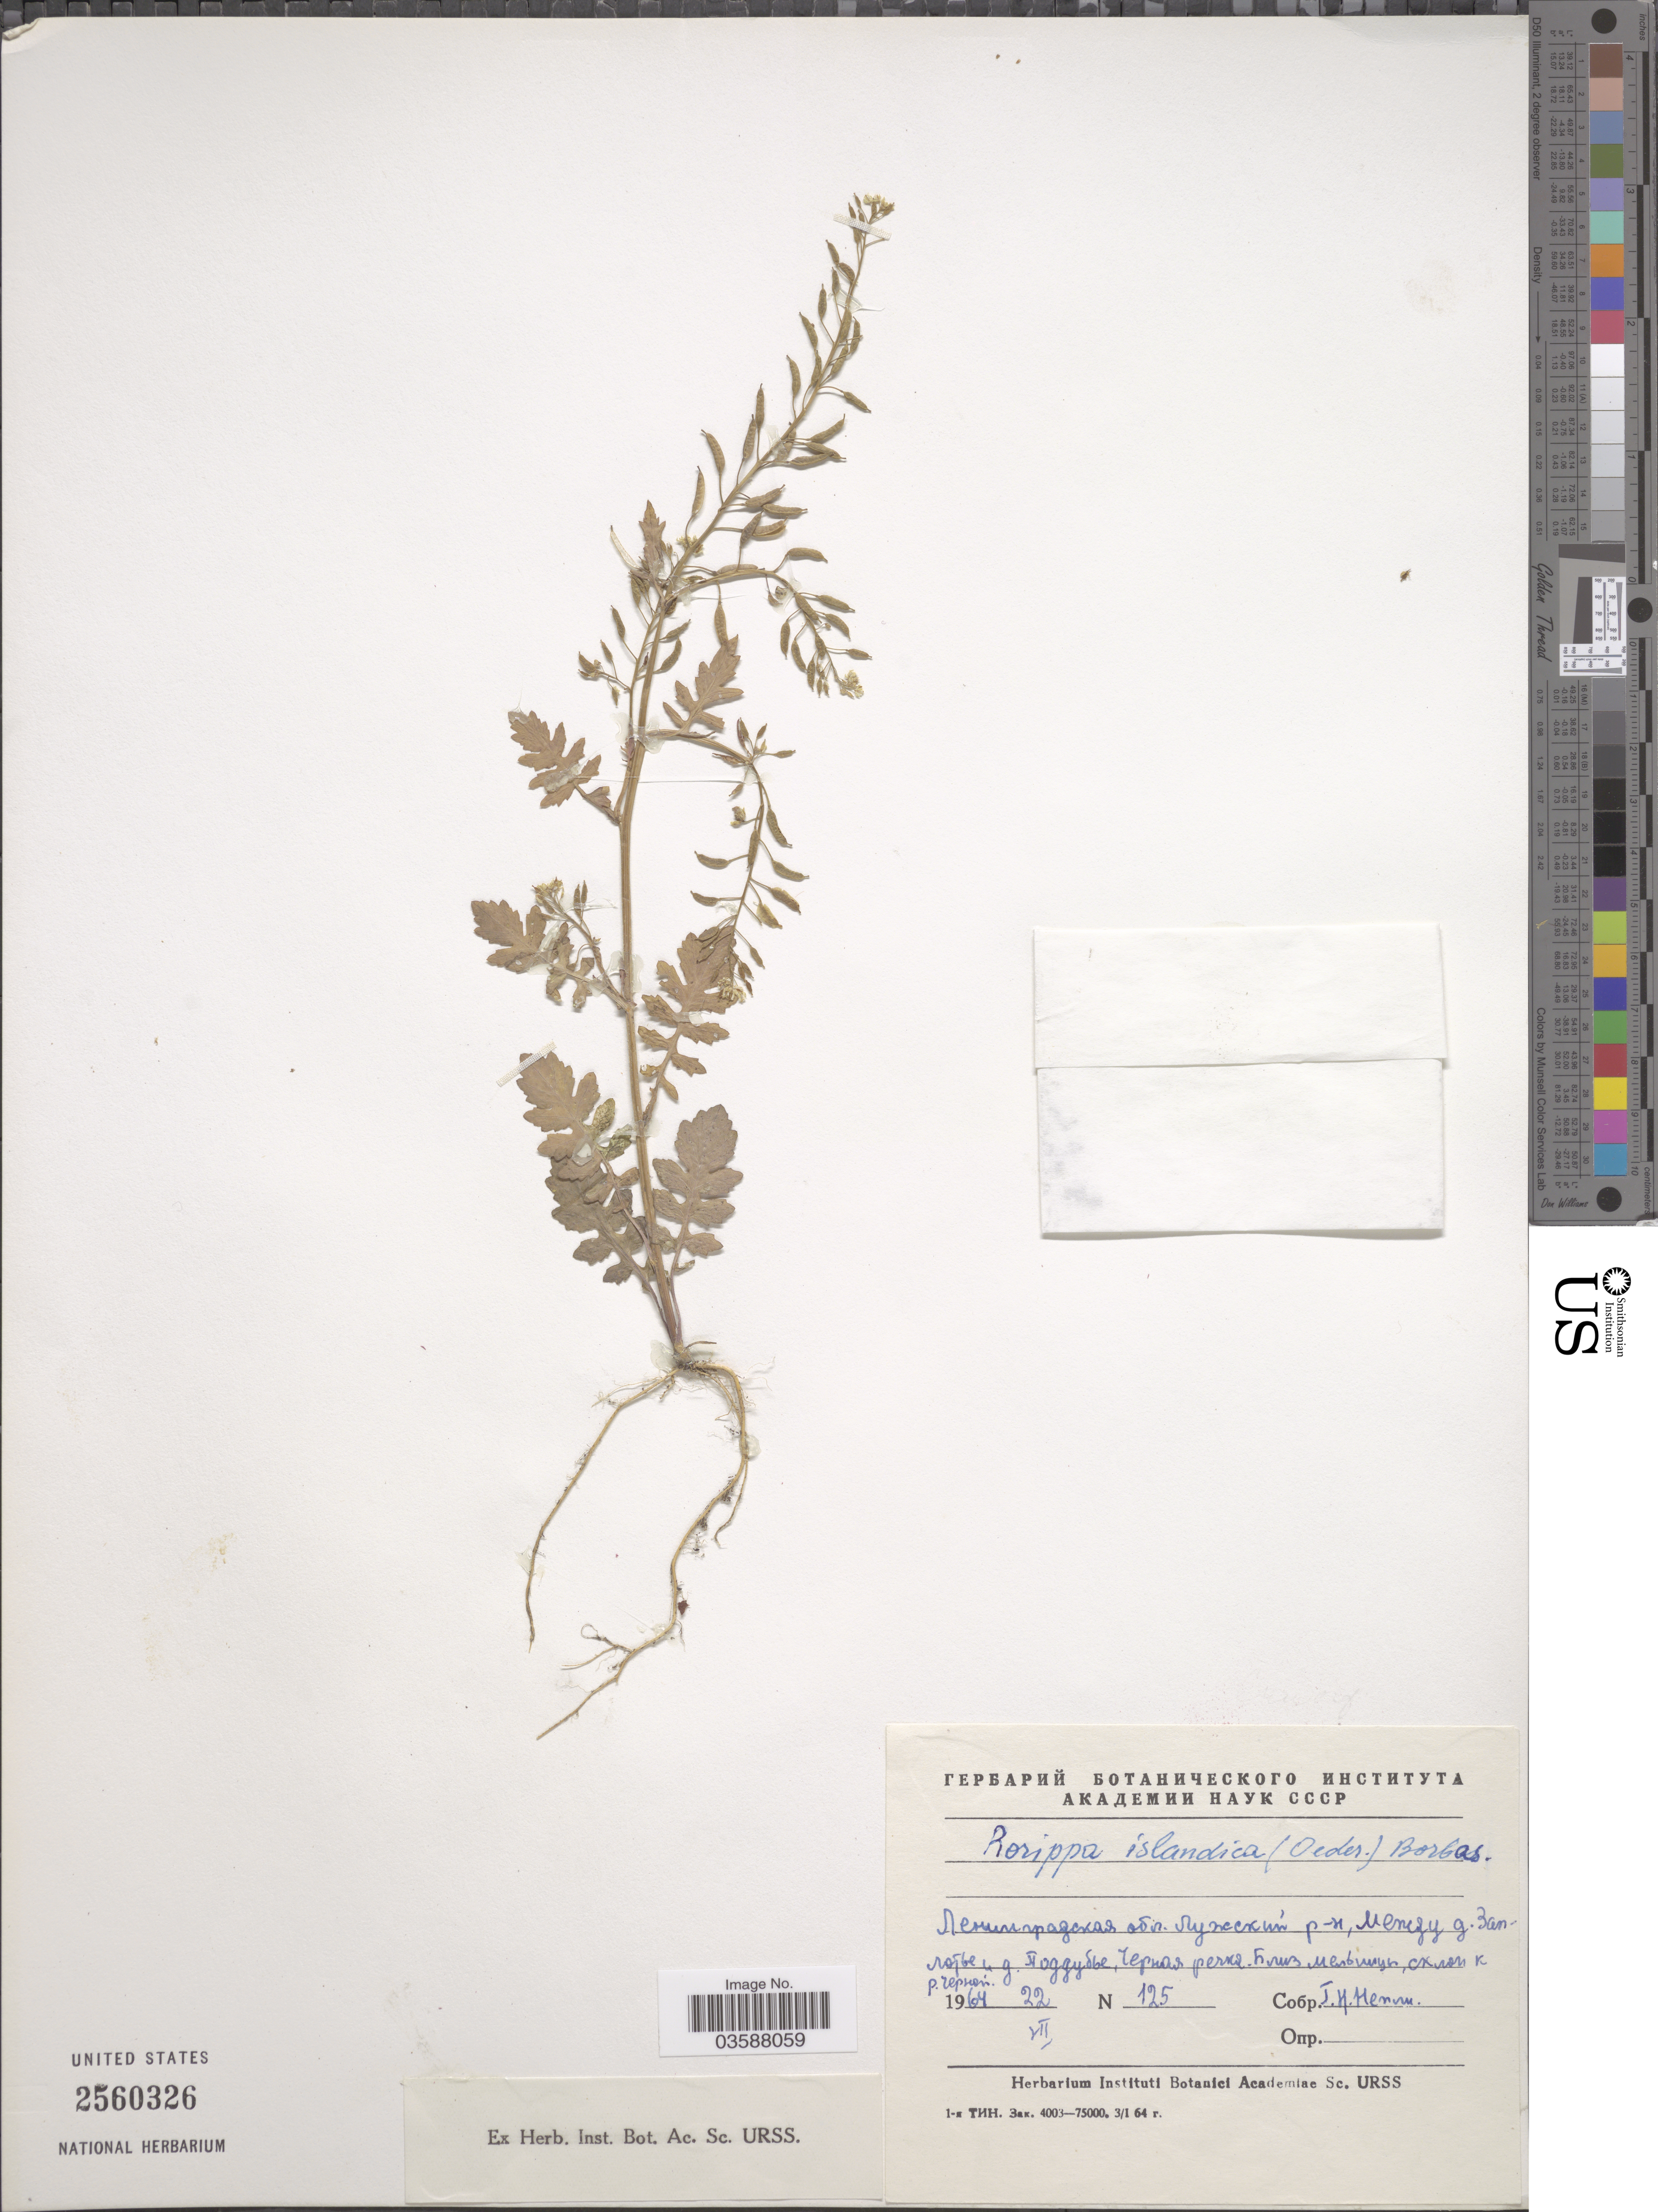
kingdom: Plantae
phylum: Tracheophyta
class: Magnoliopsida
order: Brassicales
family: Brassicaceae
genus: Rorippa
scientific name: Rorippa islandica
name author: (Oeder) Borbás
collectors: G. Nepli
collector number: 125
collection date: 1964-07-22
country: Russian Federation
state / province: Leningrad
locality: Between village Zaplotye and village Poddubye, near River Chernaya.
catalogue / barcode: US 2560326